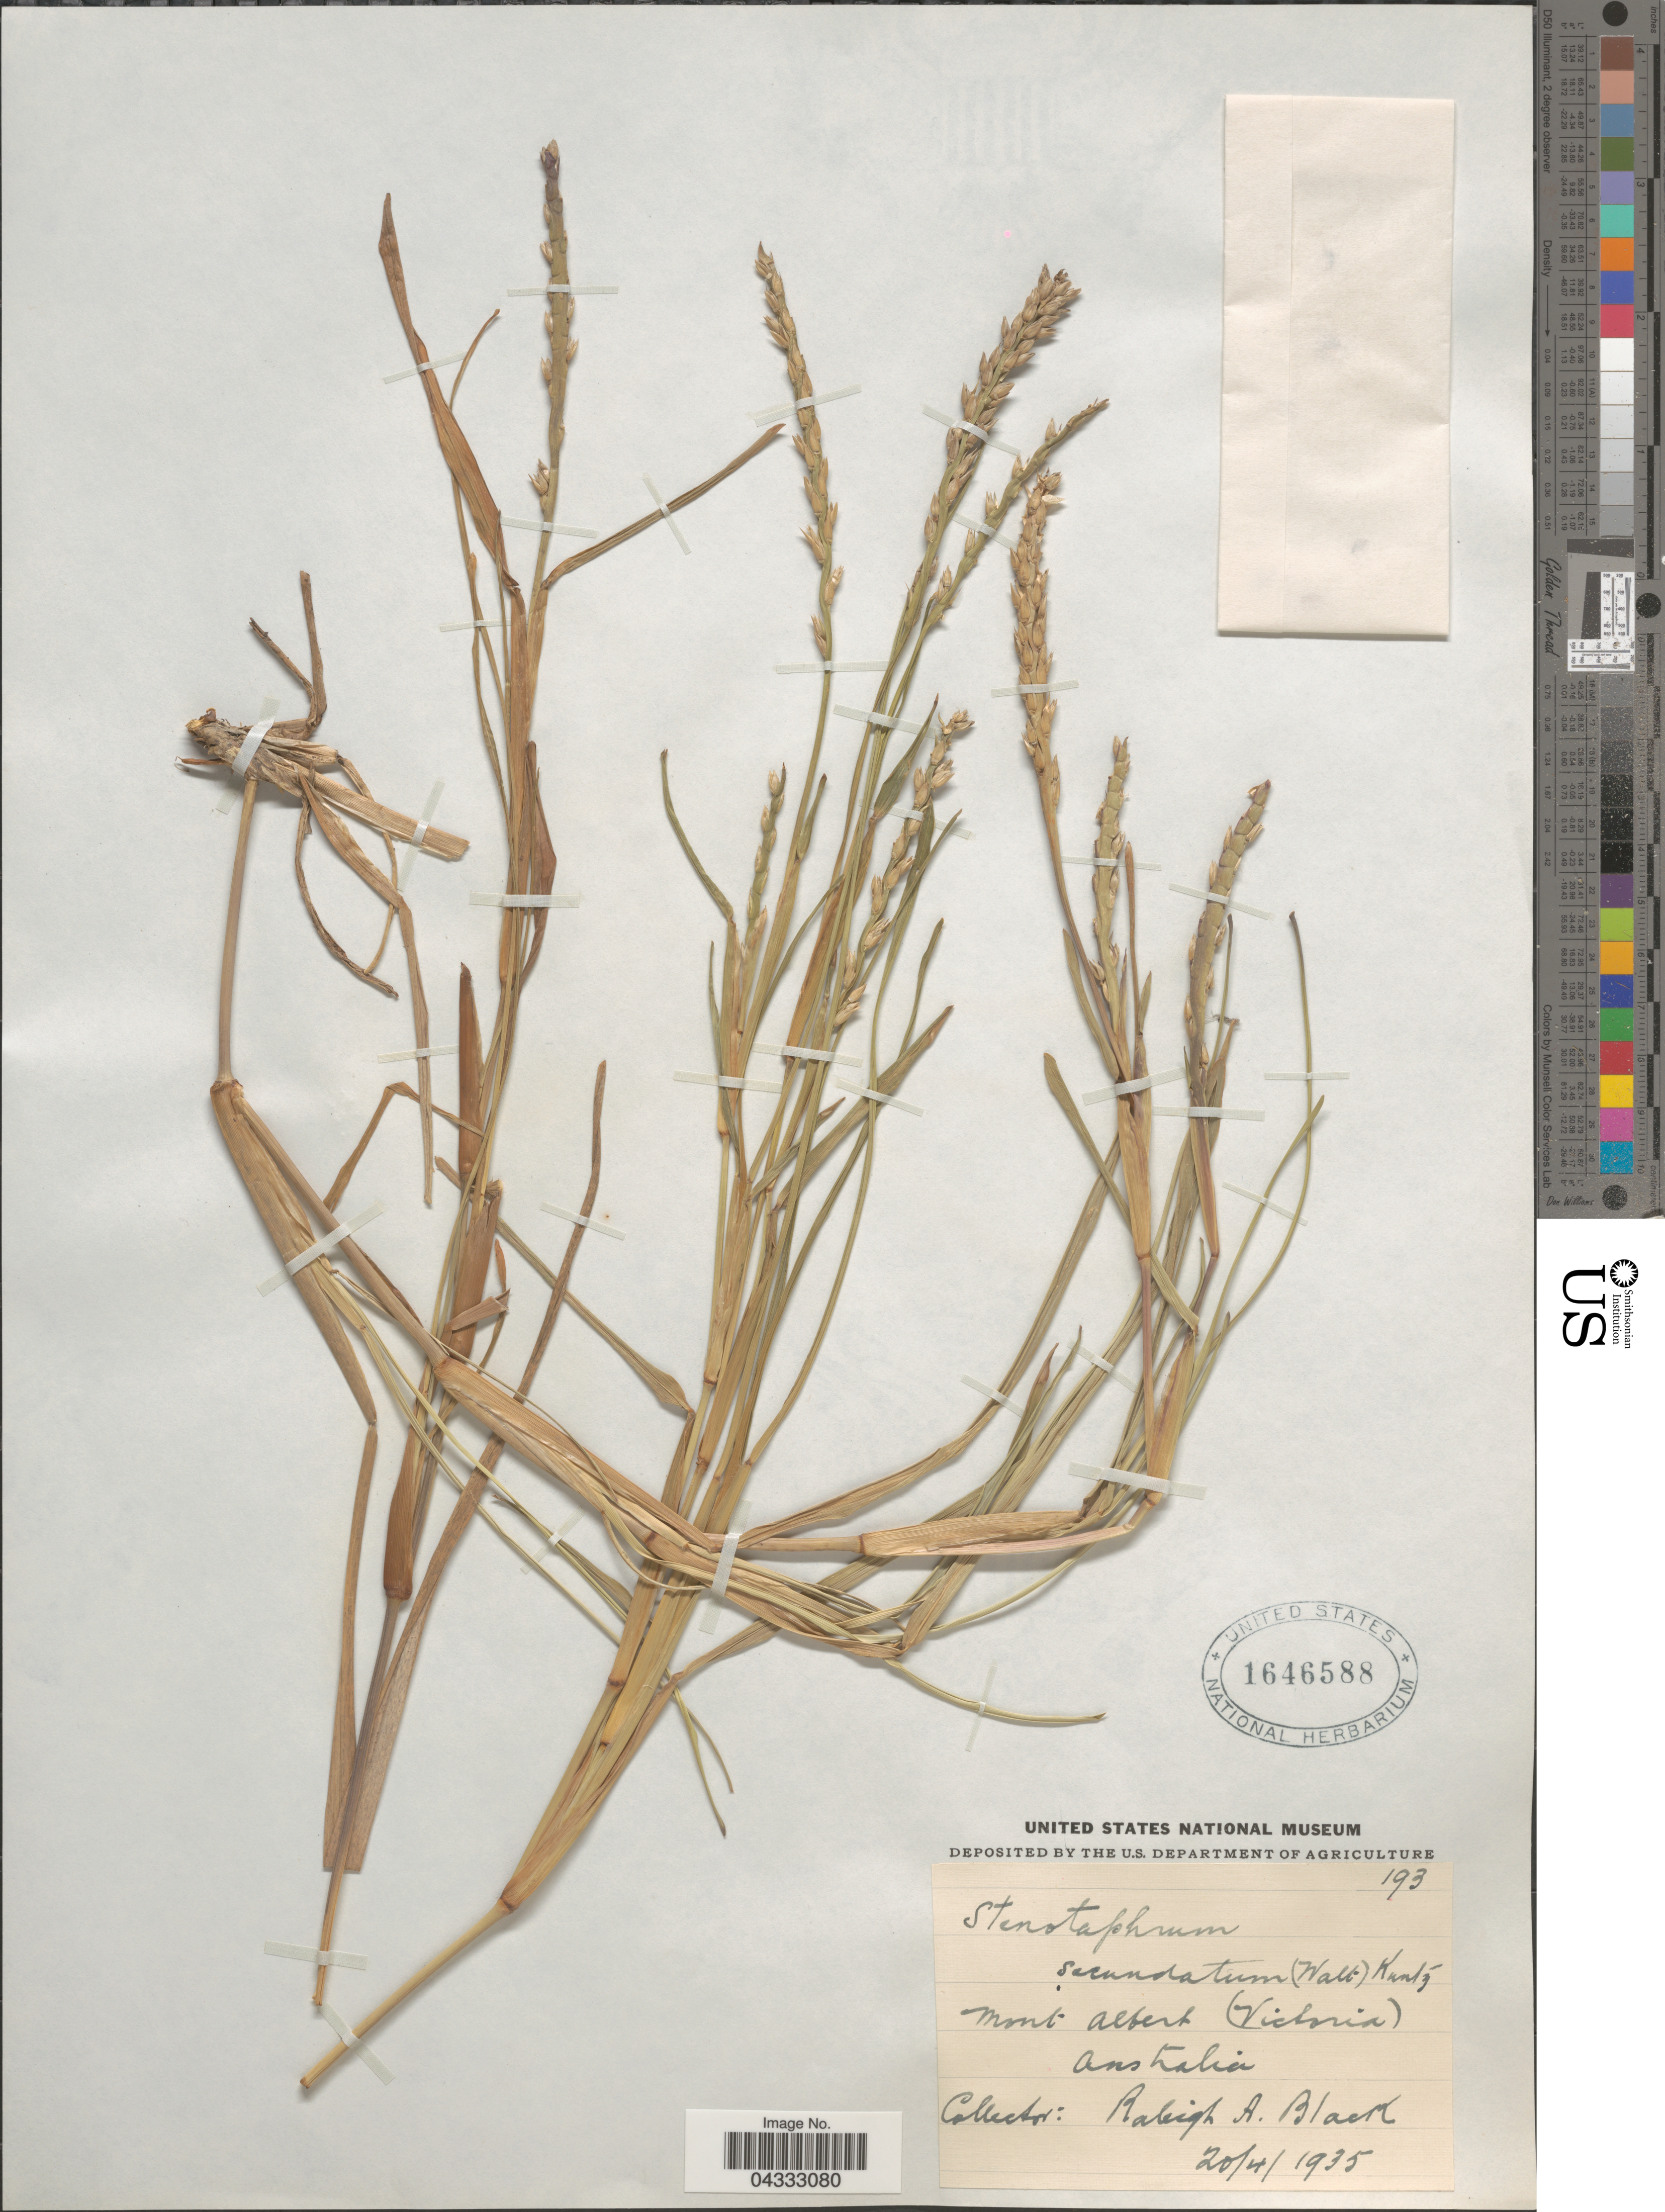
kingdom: Plantae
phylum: Tracheophyta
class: Liliopsida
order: Poales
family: Poaceae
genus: Stenotaphrum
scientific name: Stenotaphrum secundatum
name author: (Walter) Kuntze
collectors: R. A. Black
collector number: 193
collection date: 1935-04-20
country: Australia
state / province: Victoria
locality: Mont Albert (Victoria).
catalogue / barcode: US 1646588